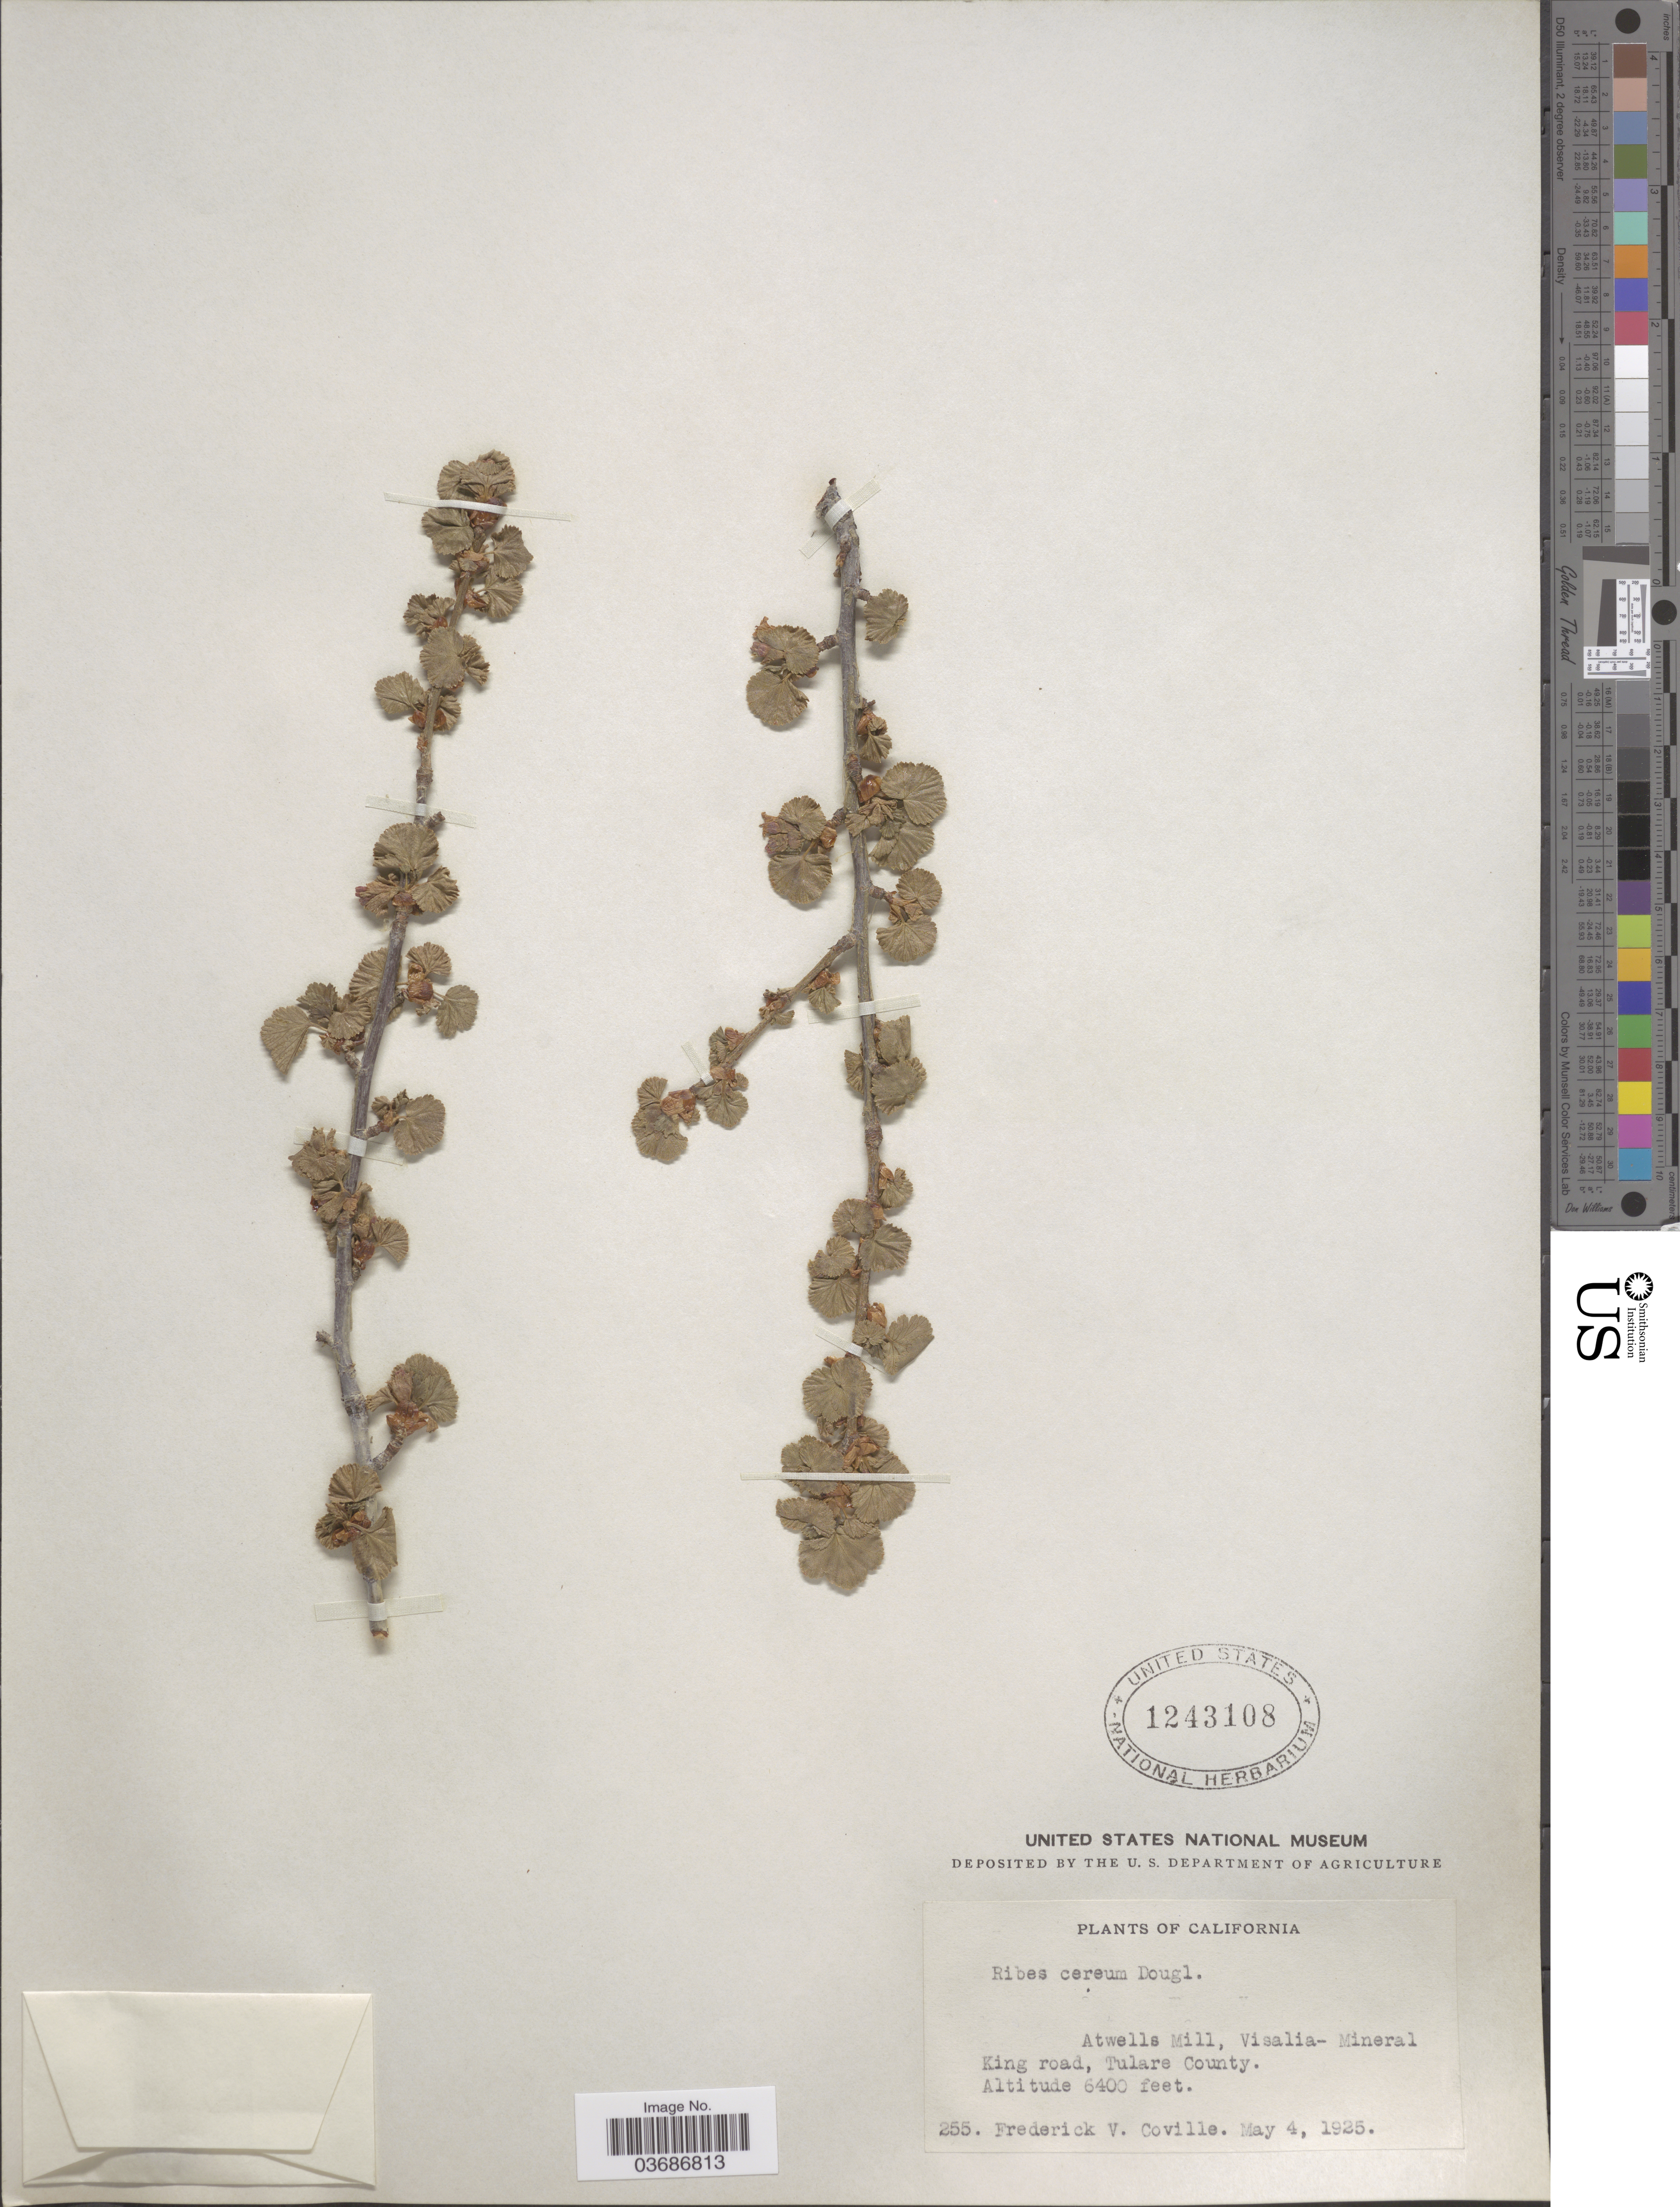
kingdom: Plantae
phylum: Tracheophyta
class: Magnoliopsida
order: Saxifragales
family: Grossulariaceae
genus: Ribes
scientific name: Ribes cereum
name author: Douglas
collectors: F. V. Coville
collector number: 255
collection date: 1925-05-04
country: United States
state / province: California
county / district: Tulare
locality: Atwells Mill, Visalia-Mineral King road, Tulare County.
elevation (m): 1951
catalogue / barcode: US 1243108